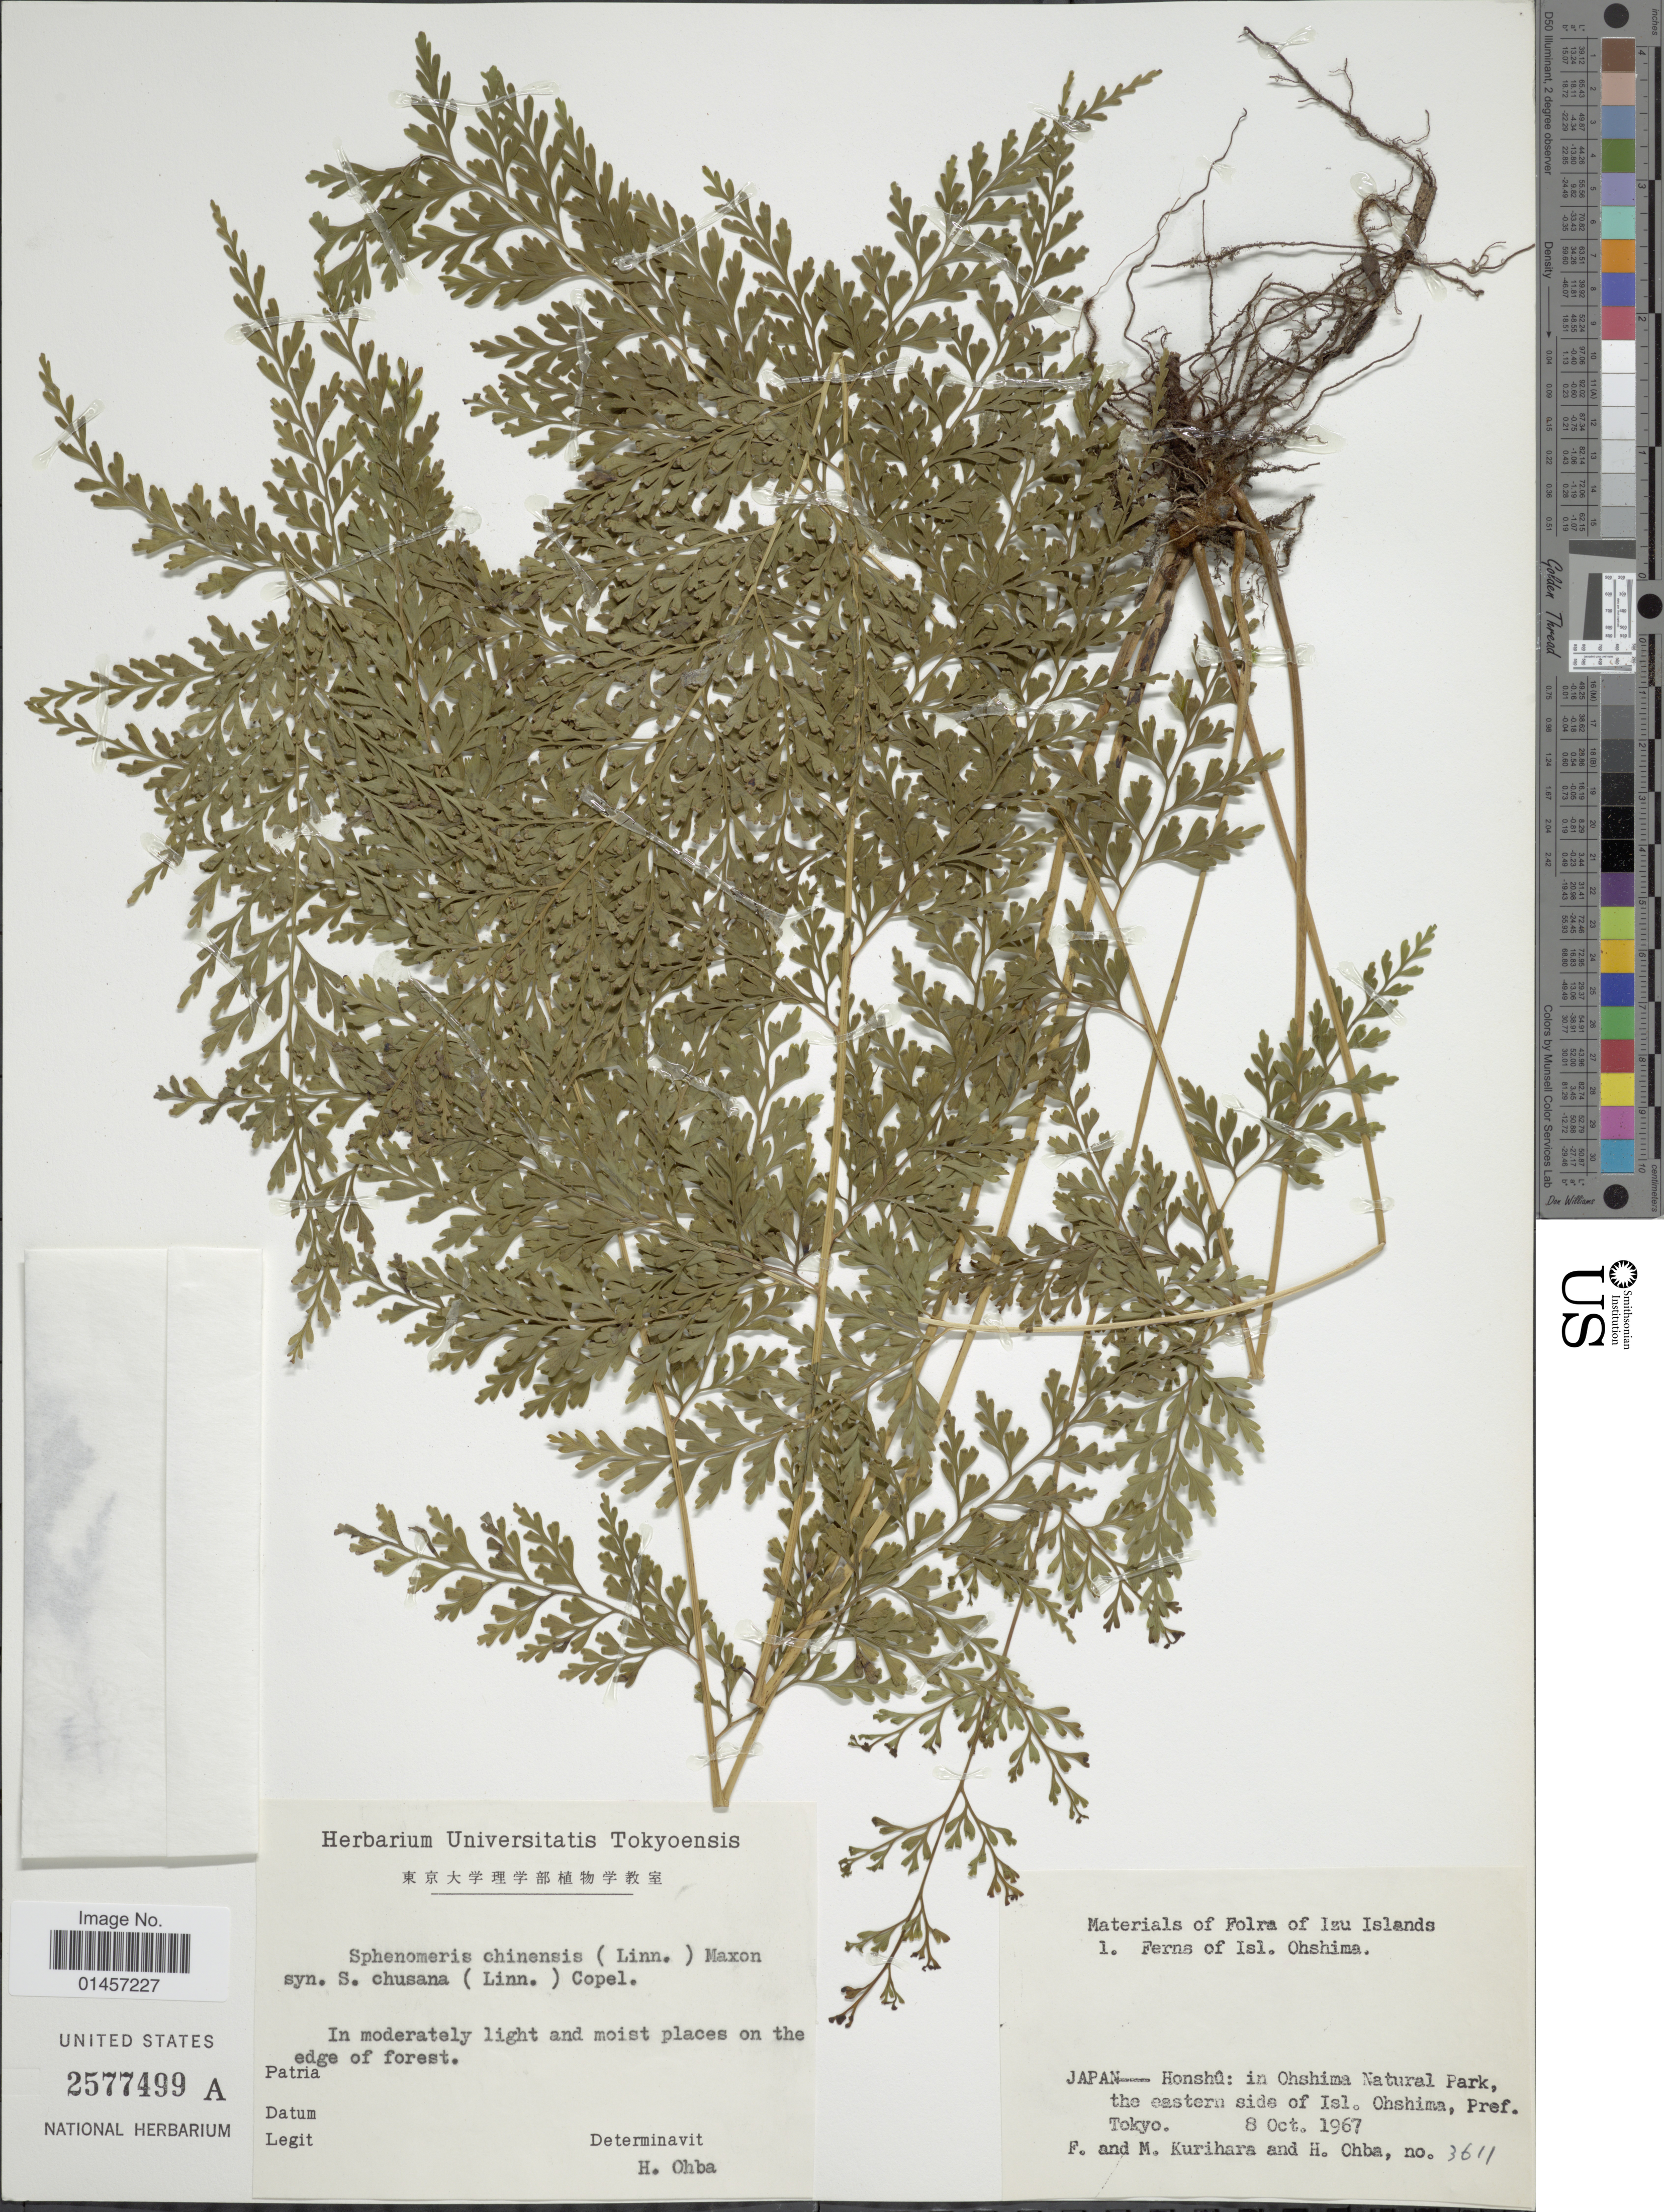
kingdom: Plantae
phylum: Tracheophyta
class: Polypodiopsida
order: Polypodiales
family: Lindsaeaceae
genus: Sphenomeris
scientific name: Sphenomeris chinensis var. chinensis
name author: (L.) Maxon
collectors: F. Kurihara, M. Kurihara & H. Ohba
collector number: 3611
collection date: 1967-10-08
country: Japan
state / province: Tokyo, Federal City of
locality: Honshu: Ohshima Natural park, the eastern side of Isl. Ohshima, pref. Tokyo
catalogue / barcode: US 2577499A